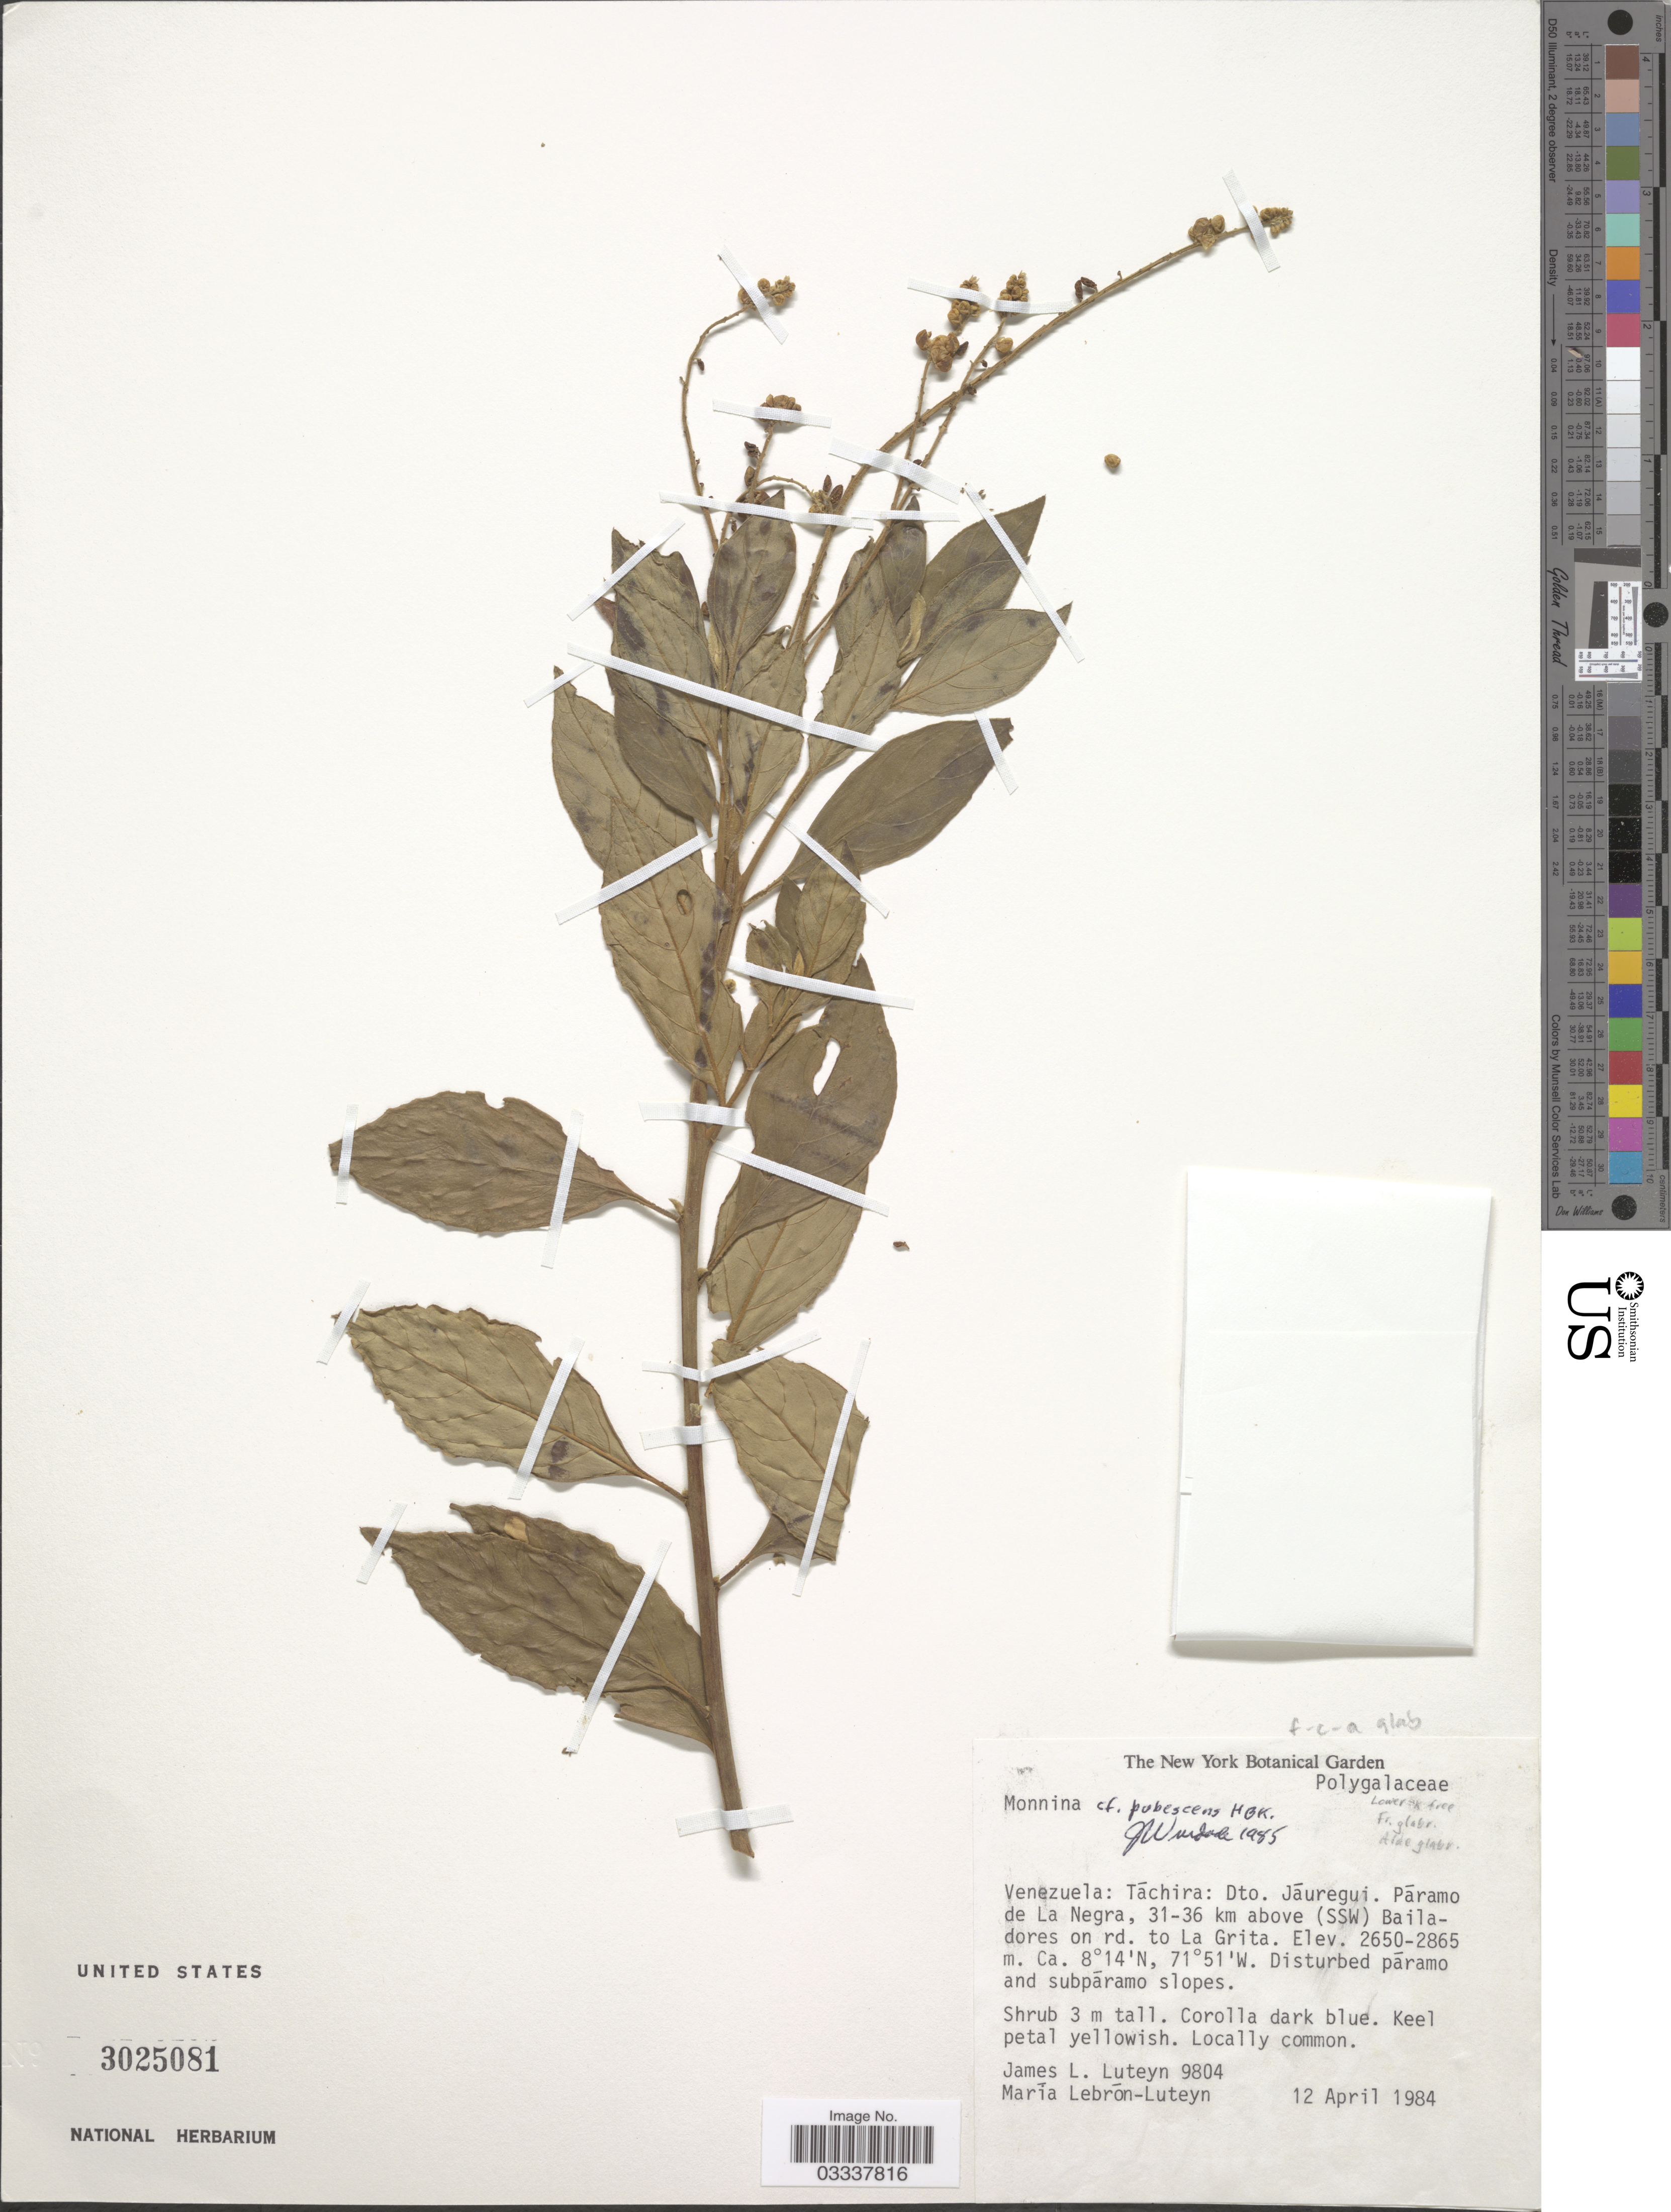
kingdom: Plantae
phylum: Tracheophyta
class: Magnoliopsida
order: Fabales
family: Polygalaceae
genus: Monnina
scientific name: Monnina pubescens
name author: Kunth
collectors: J. Luteyn & M. L. Lebrón-Luteyn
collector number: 9804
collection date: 1984-04-12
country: Venezuela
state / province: Tachira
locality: Dto. Jáuregui. Páramo de la Negra, 31-36 km above SSW) Bailadores on rd. to La Grita.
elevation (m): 2650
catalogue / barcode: US 3025081